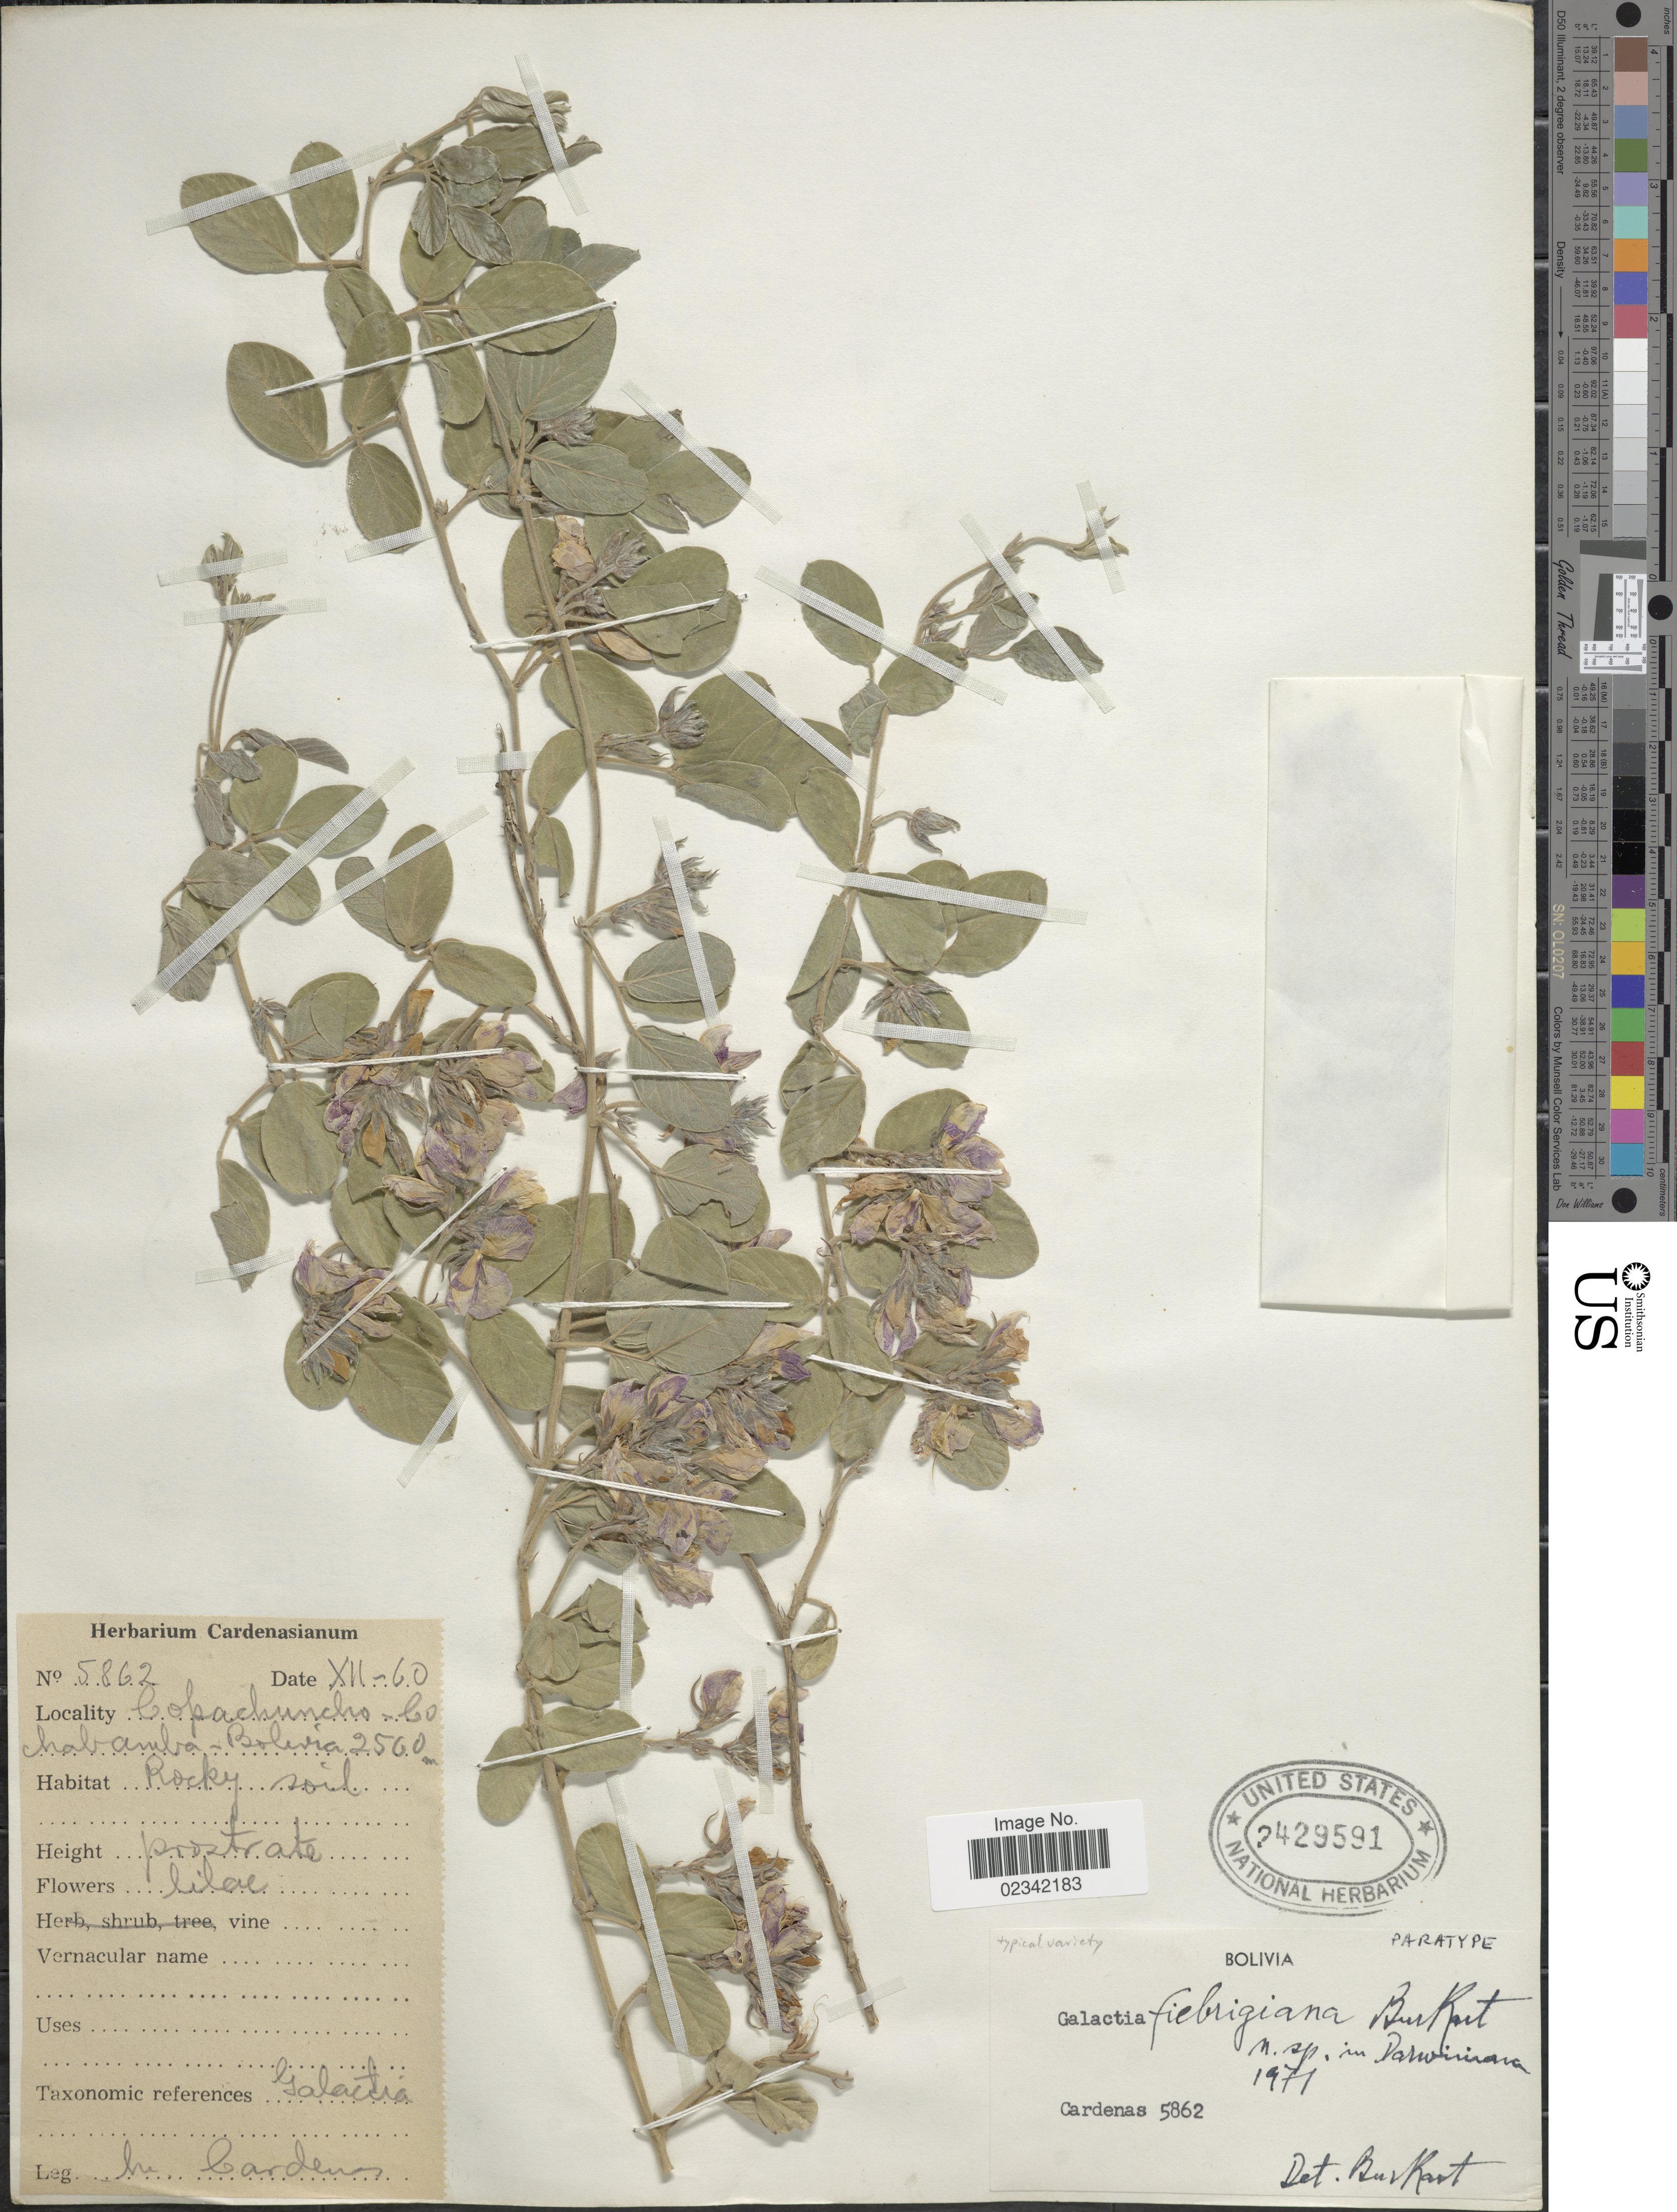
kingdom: Plantae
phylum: Tracheophyta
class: Magnoliopsida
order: Fabales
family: Fabaceae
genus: Galactia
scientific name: Galactia fiebrigiana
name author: Burkart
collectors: M. Cárdenas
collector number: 5862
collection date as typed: Transcribed d/m/y: /12/60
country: Bolivia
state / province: Cochabamba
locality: Copachuncho, Cochabamba, Bolivia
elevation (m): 2560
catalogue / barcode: US 2429591